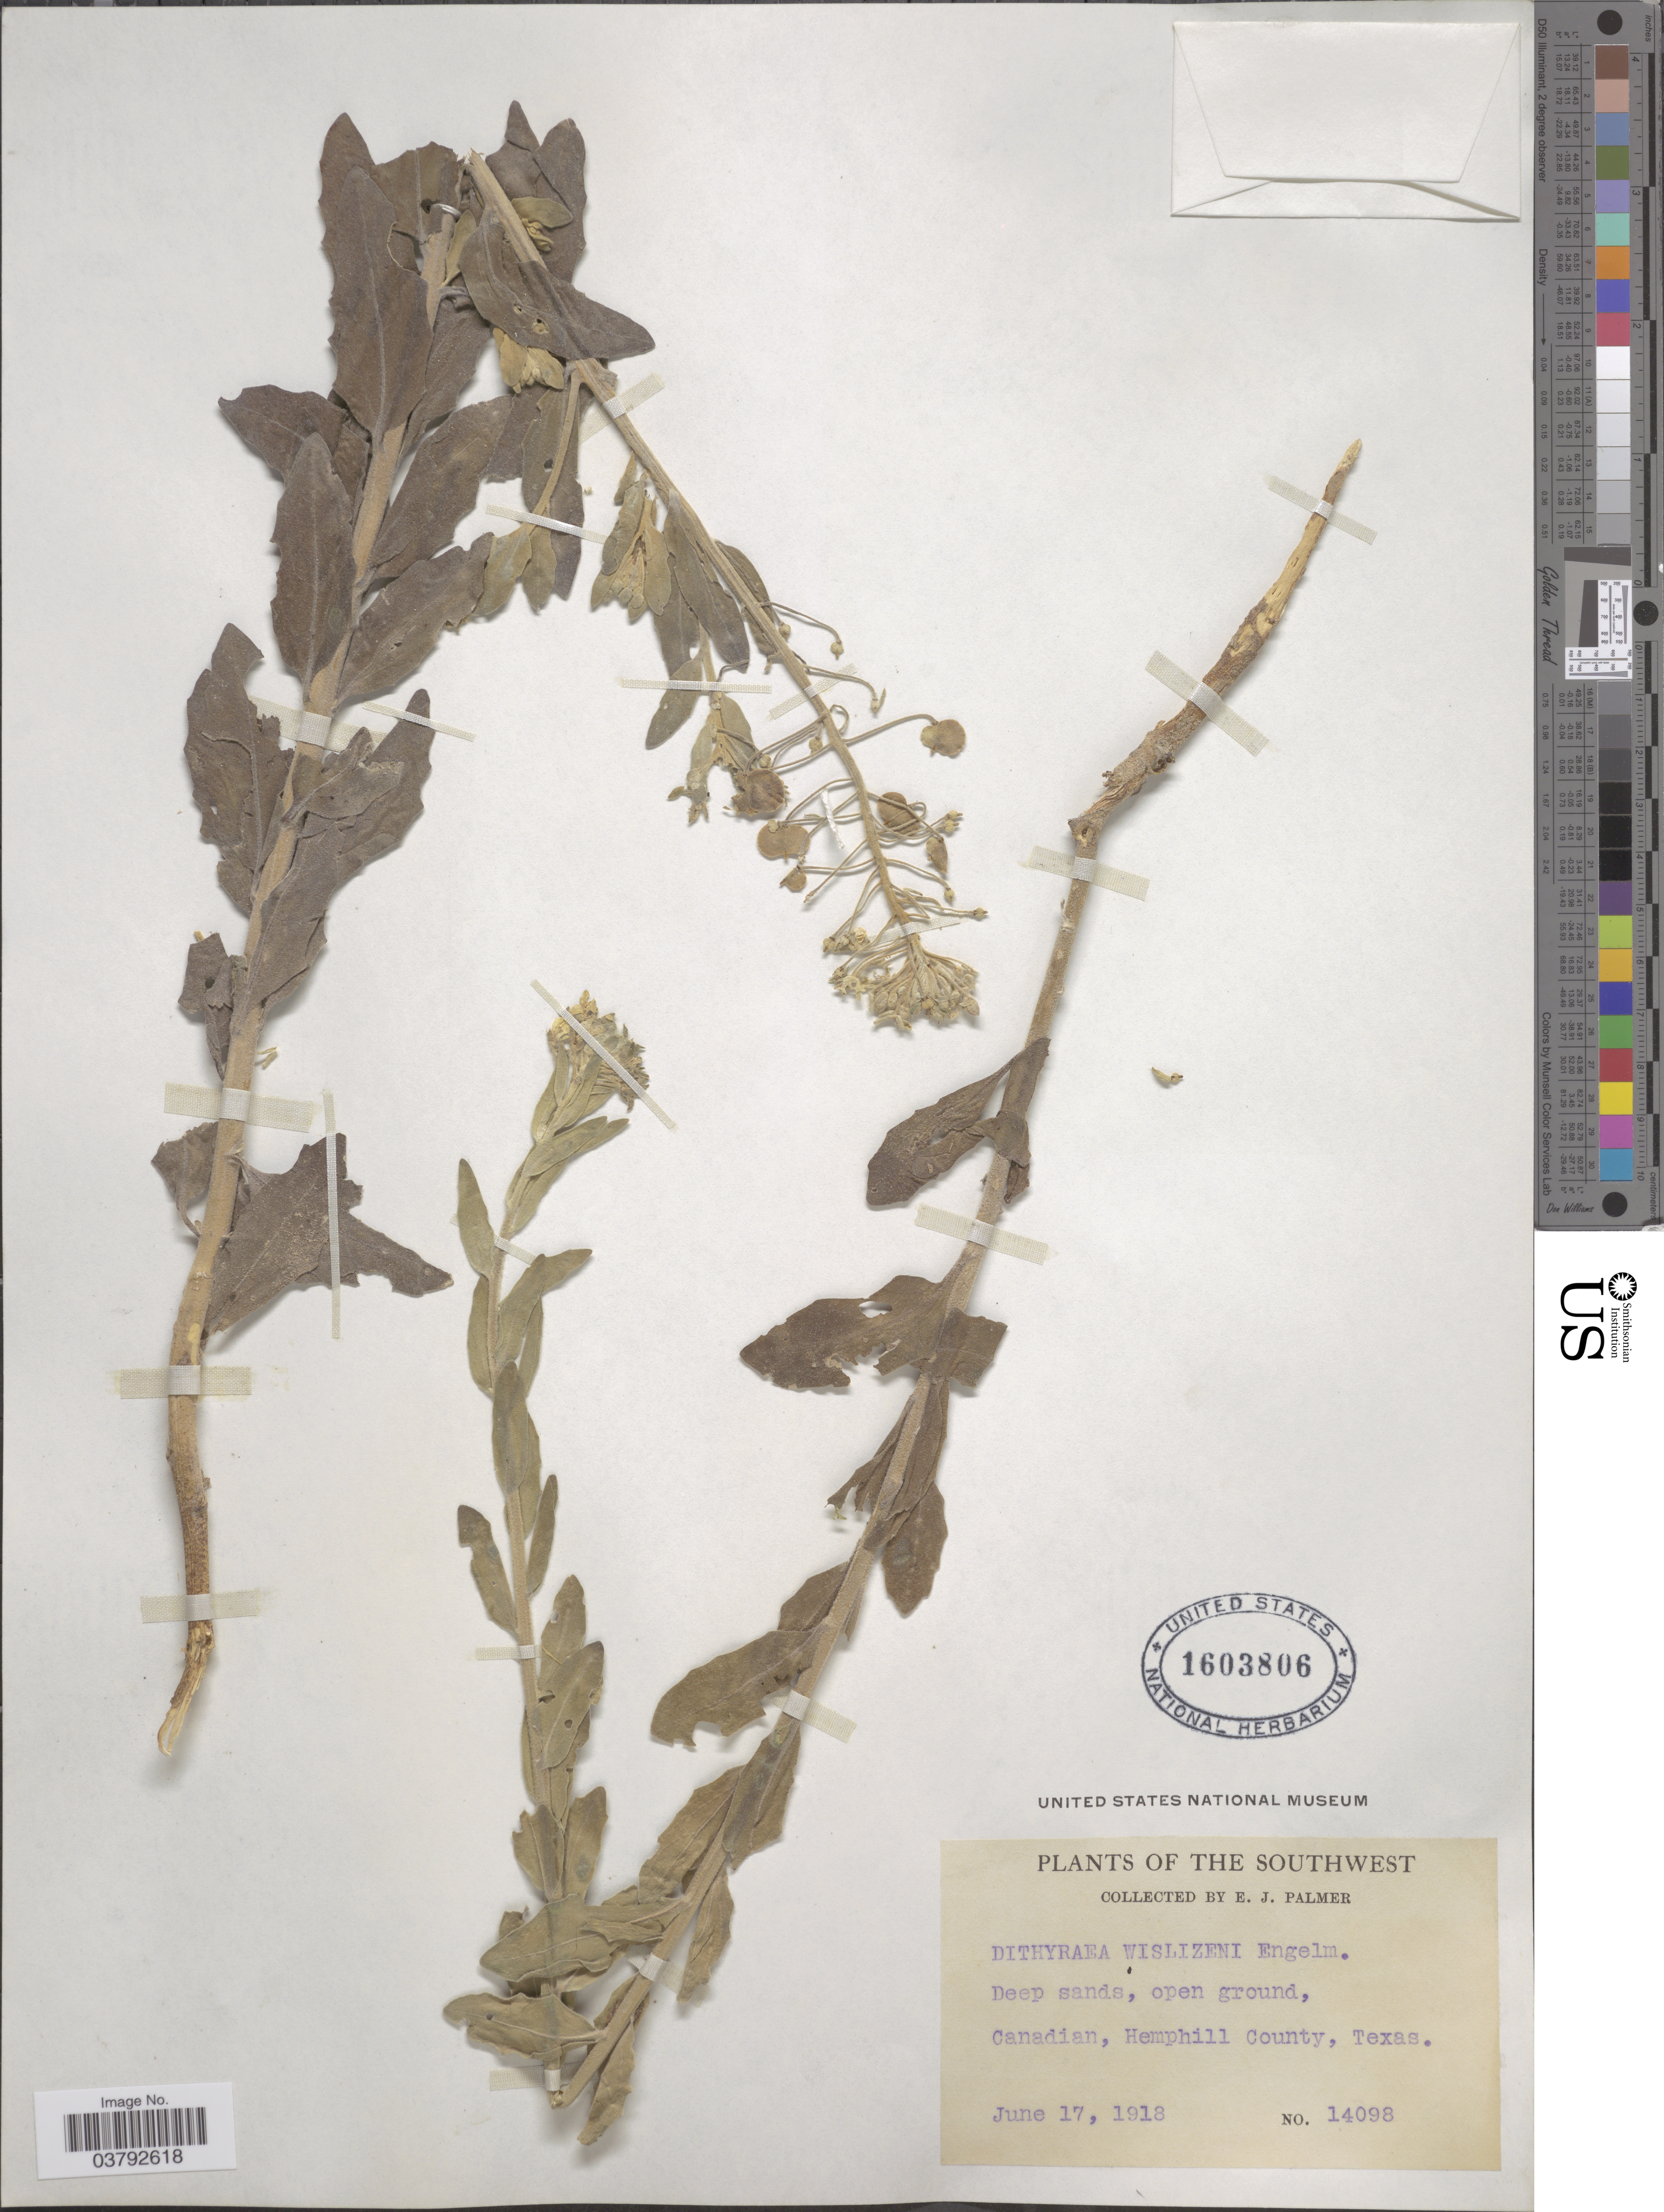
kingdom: Plantae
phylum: Tracheophyta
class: Magnoliopsida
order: Brassicales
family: Brassicaceae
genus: Dithyrea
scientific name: Dithyrea wislizeni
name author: Engelm.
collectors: E. J. Palmer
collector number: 14098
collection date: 1918-06-17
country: United States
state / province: Texas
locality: The Southwest. Canadian, Hemphill County.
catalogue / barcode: US 1603806